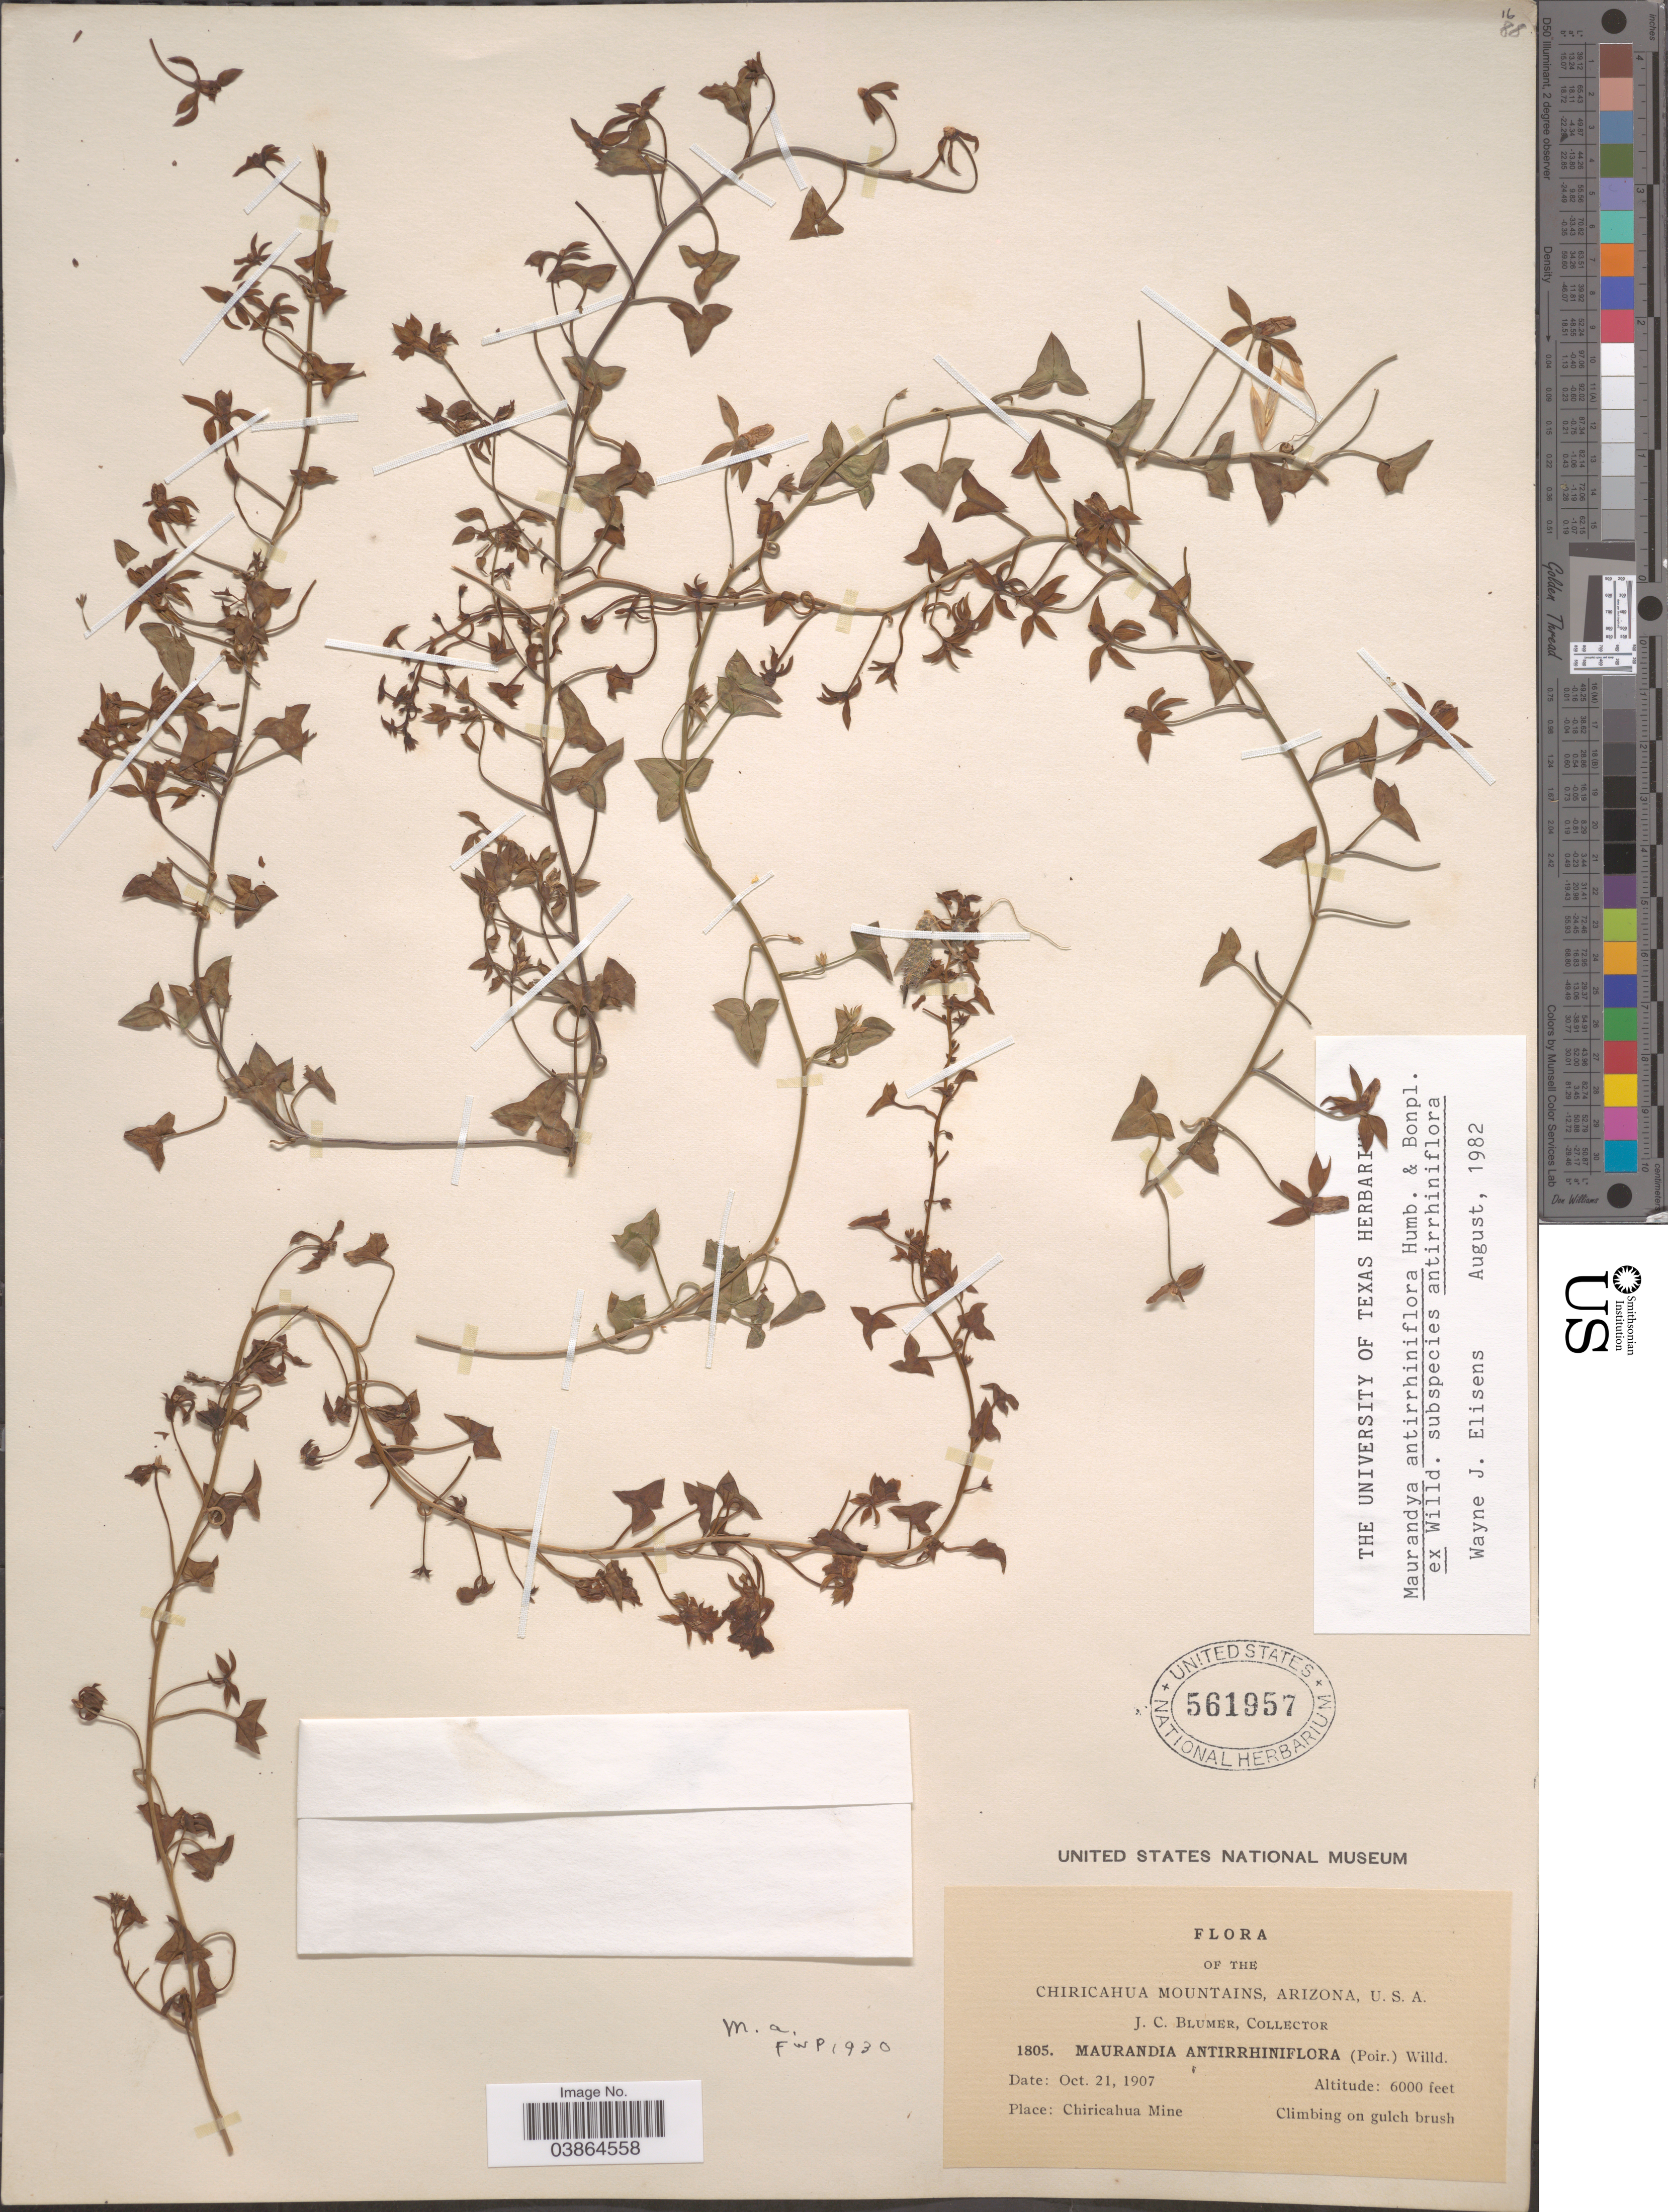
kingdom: Plantae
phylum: Tracheophyta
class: Magnoliopsida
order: Lamiales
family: Plantaginaceae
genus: Maurandya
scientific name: Maurandya antirrhiniflora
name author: Humb. & Bonpl. ex Willd.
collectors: J. C. Blumer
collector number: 1805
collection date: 1907-10-21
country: United States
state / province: Arizona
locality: Chiricahua Mountains. Chiricahua Mine.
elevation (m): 1829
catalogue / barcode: US 561957